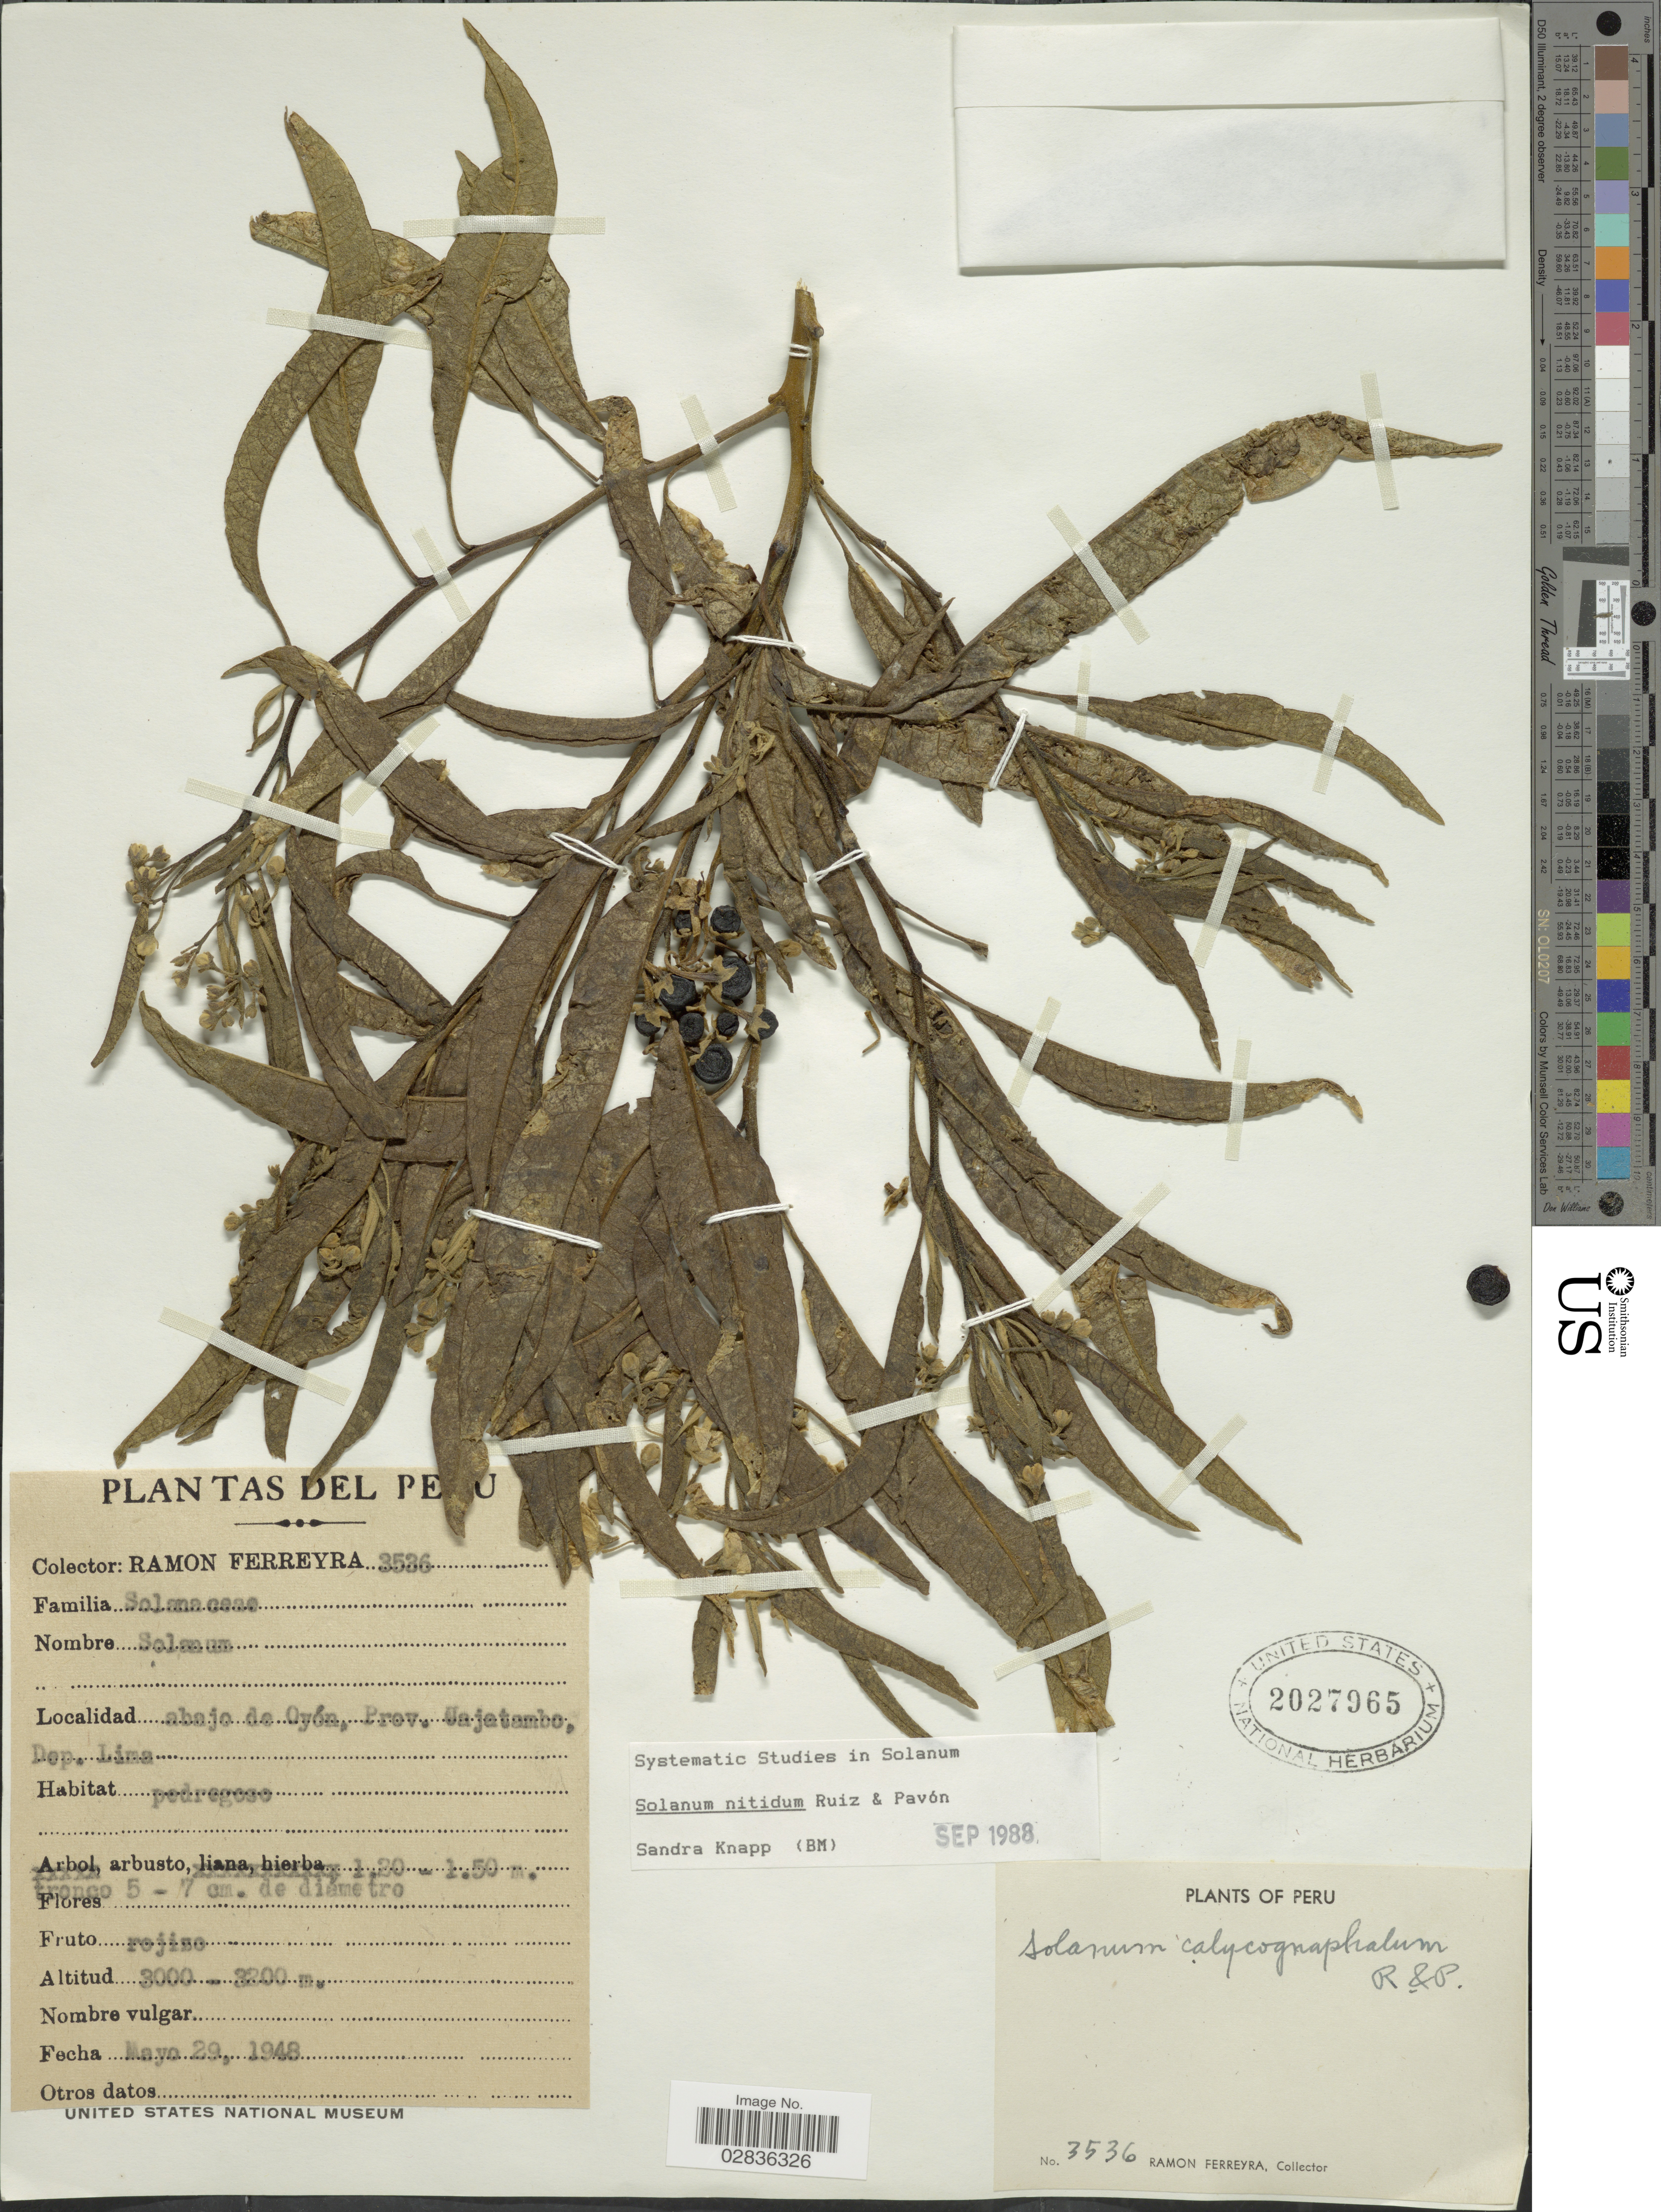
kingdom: Plantae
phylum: Tracheophyta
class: Magnoliopsida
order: Solanales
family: Solanaceae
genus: Solanum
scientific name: Solanum nitidum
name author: Ruiz & Pav.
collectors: R. A. Ferreyra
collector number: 3536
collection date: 1948-05-29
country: Peru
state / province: Lima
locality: Abajo de Oyón, Prov. Uajetambo, Dep. Lima.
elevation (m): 3000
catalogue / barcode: US 2027965